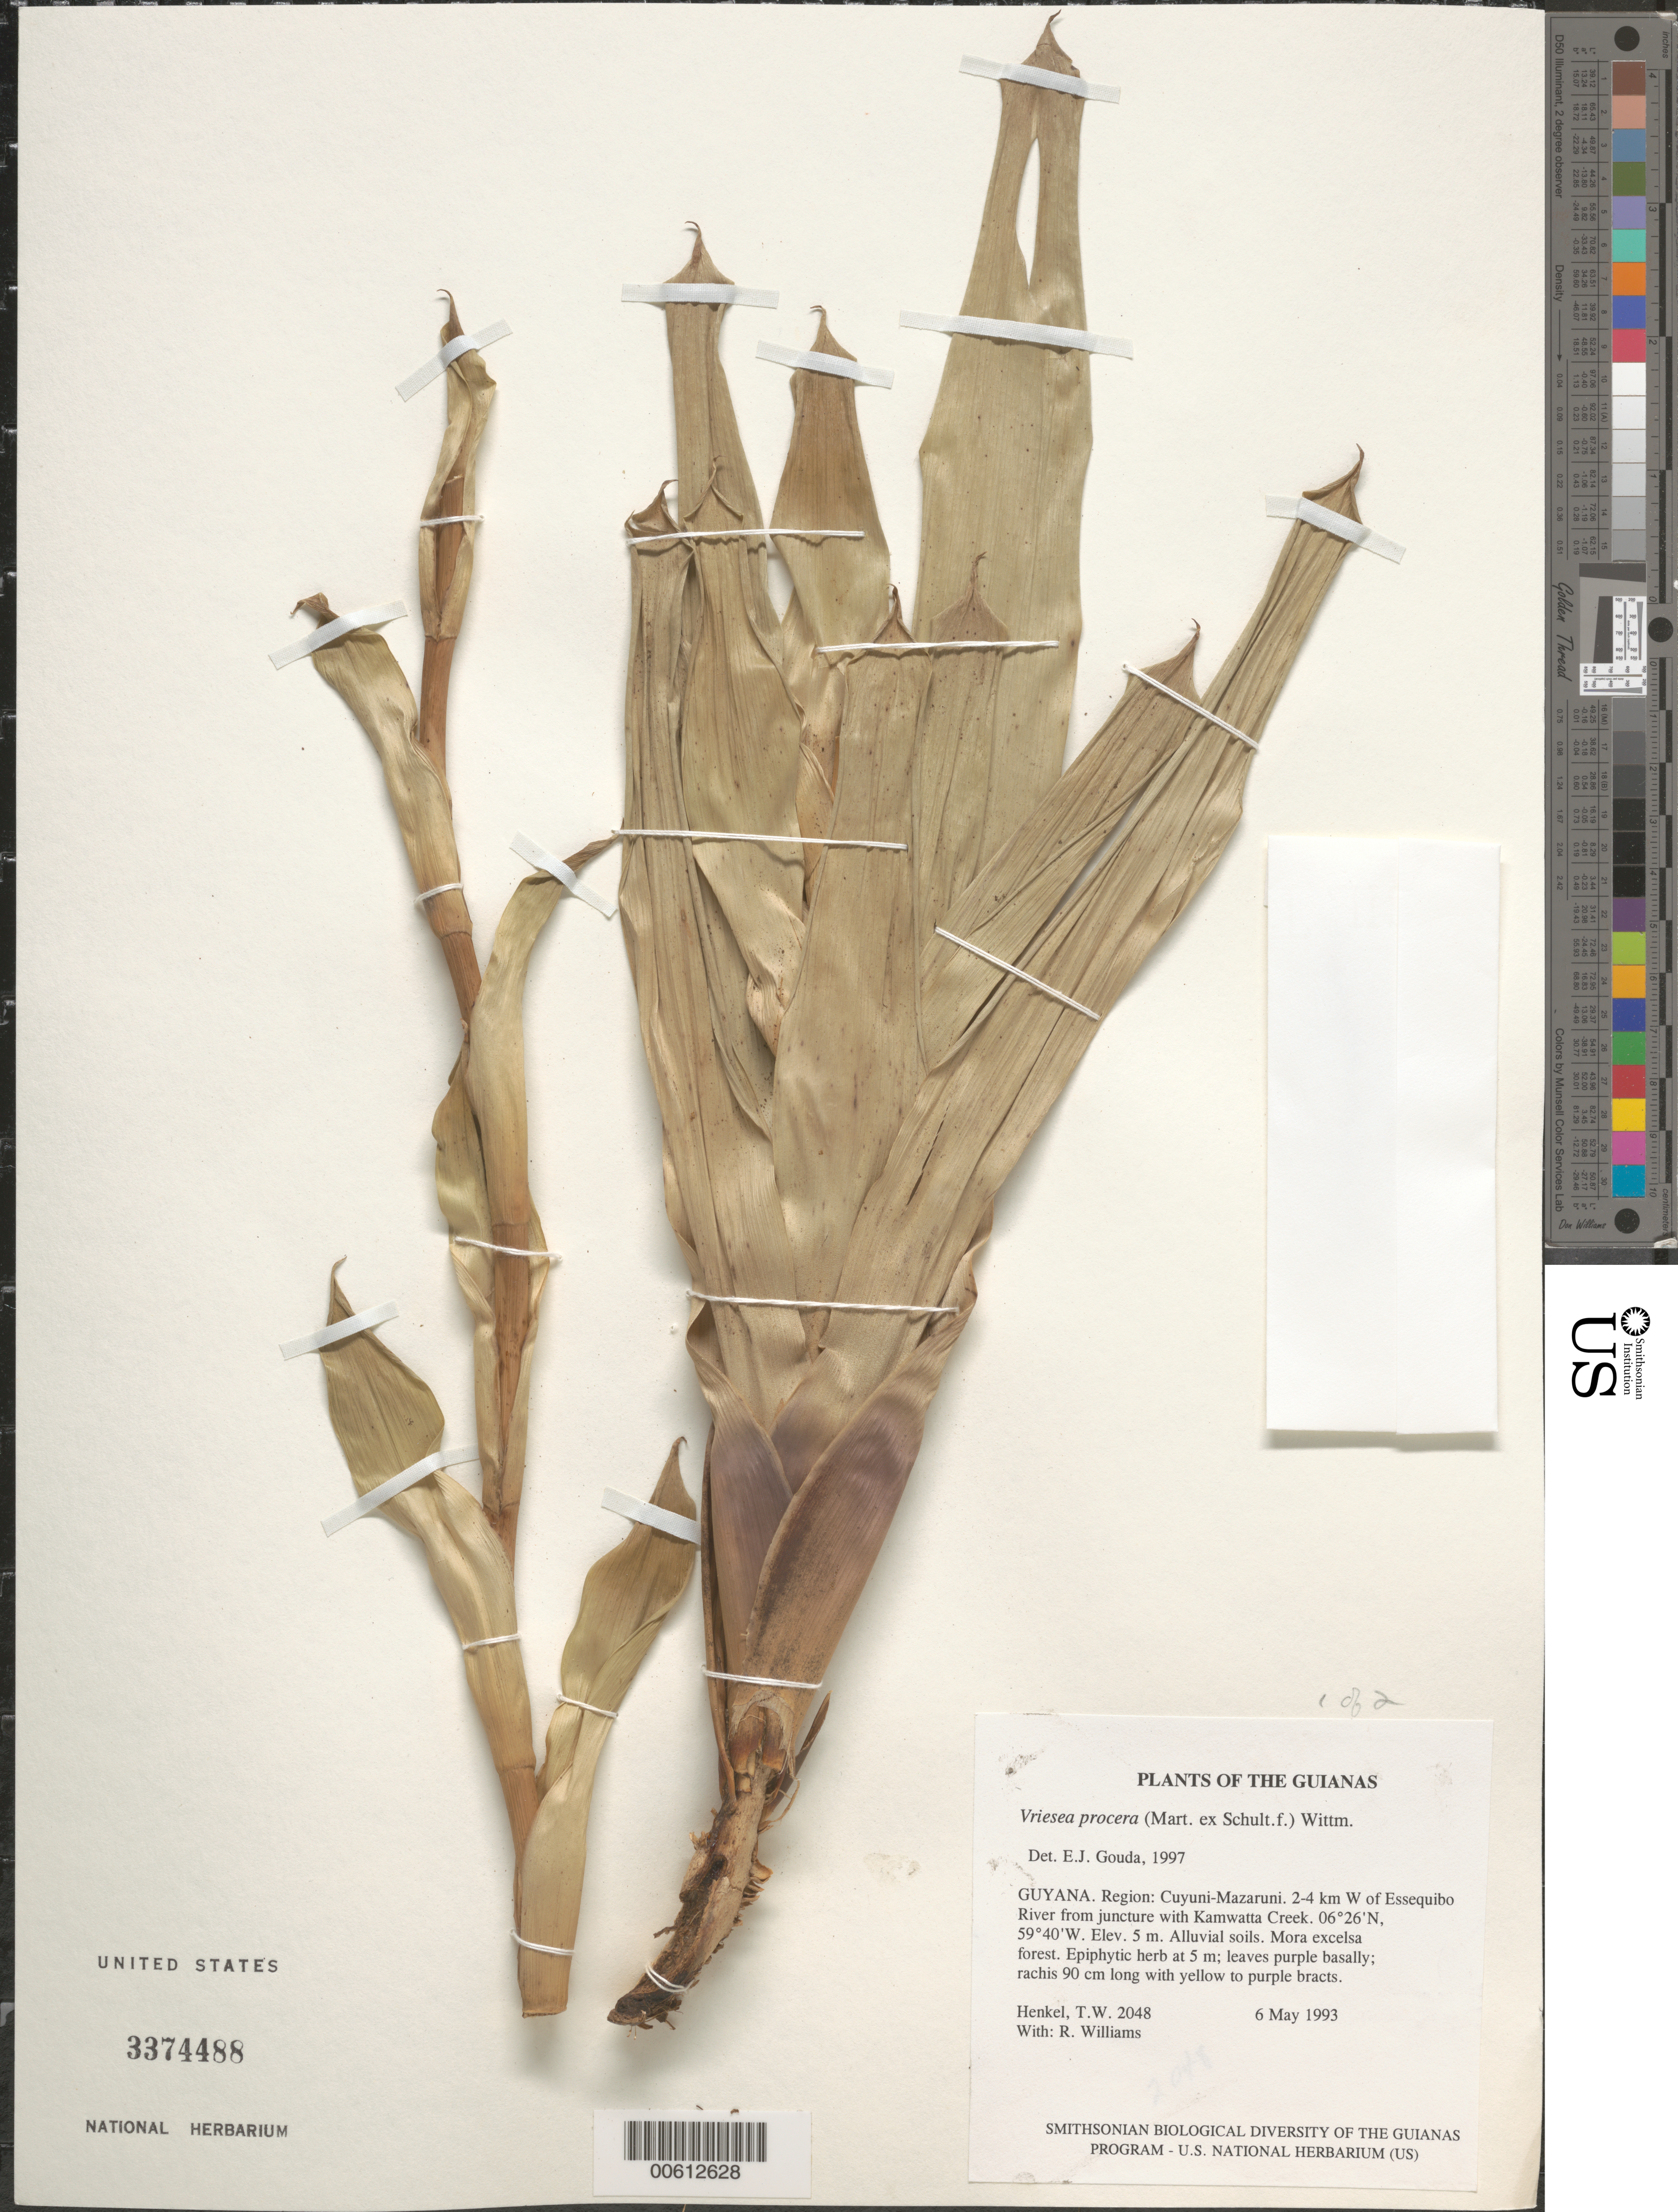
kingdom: Plantae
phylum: Tracheophyta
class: Liliopsida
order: Poales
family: Bromeliaceae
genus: Vriesea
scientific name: Vriesea procera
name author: (Mart. ex Schult. & Schult. f.) Wittm.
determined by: Gouda, E. J.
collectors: T. Henkel & R. Williams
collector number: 2048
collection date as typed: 6 May 1993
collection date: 1993-05-06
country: Guyana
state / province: Cuyuni-Mazaruni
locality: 2-4 km W of Essequibo River from juncture with Kamwatta Creek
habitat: Alluvial soils. Mora excelsa forest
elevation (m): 5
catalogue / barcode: US 3374488